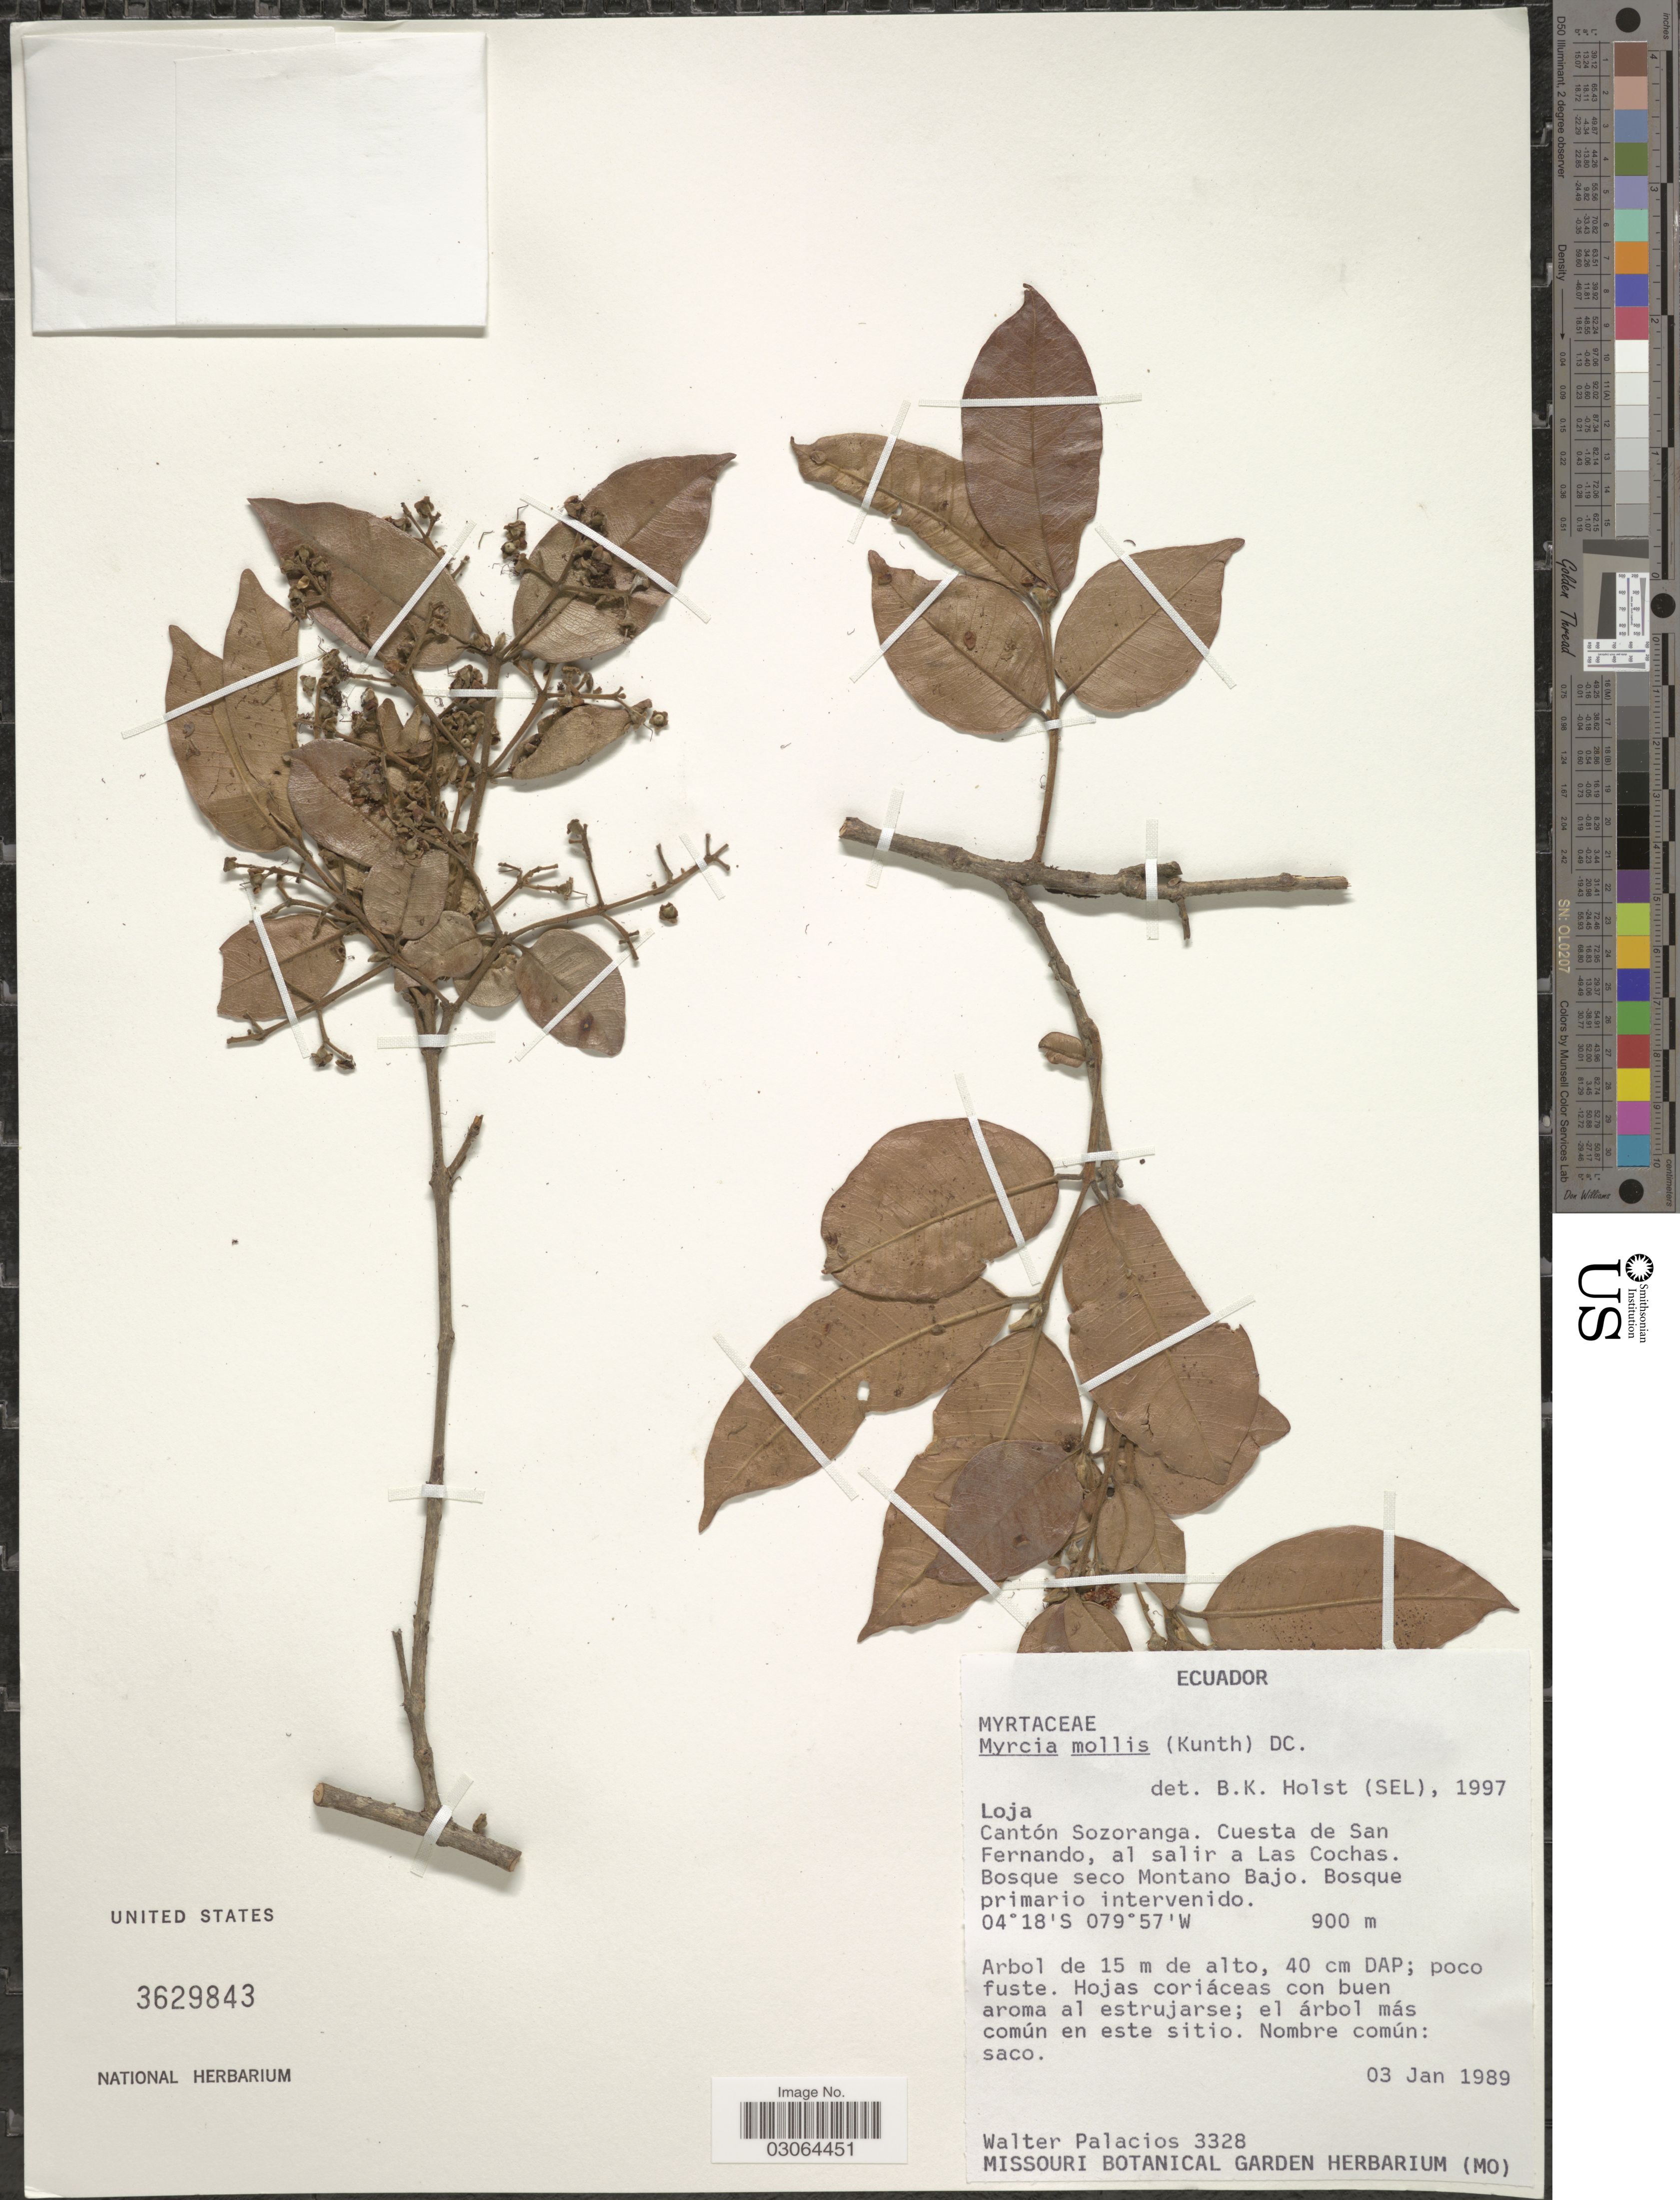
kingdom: Plantae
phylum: Tracheophyta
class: Magnoliopsida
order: Myrtales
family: Myrtaceae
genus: Myrcia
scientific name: Myrcia mollis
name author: (Kunth) DC.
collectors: W. Palacios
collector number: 3328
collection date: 1989-01-03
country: Ecuador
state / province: Loja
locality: Cantón Sozoranga. Cuesta de San Fernando, al salir a Las Cochas. Bosque seco Montano Bajo. Bosque primario intervenido.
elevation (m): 900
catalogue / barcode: US 3629843